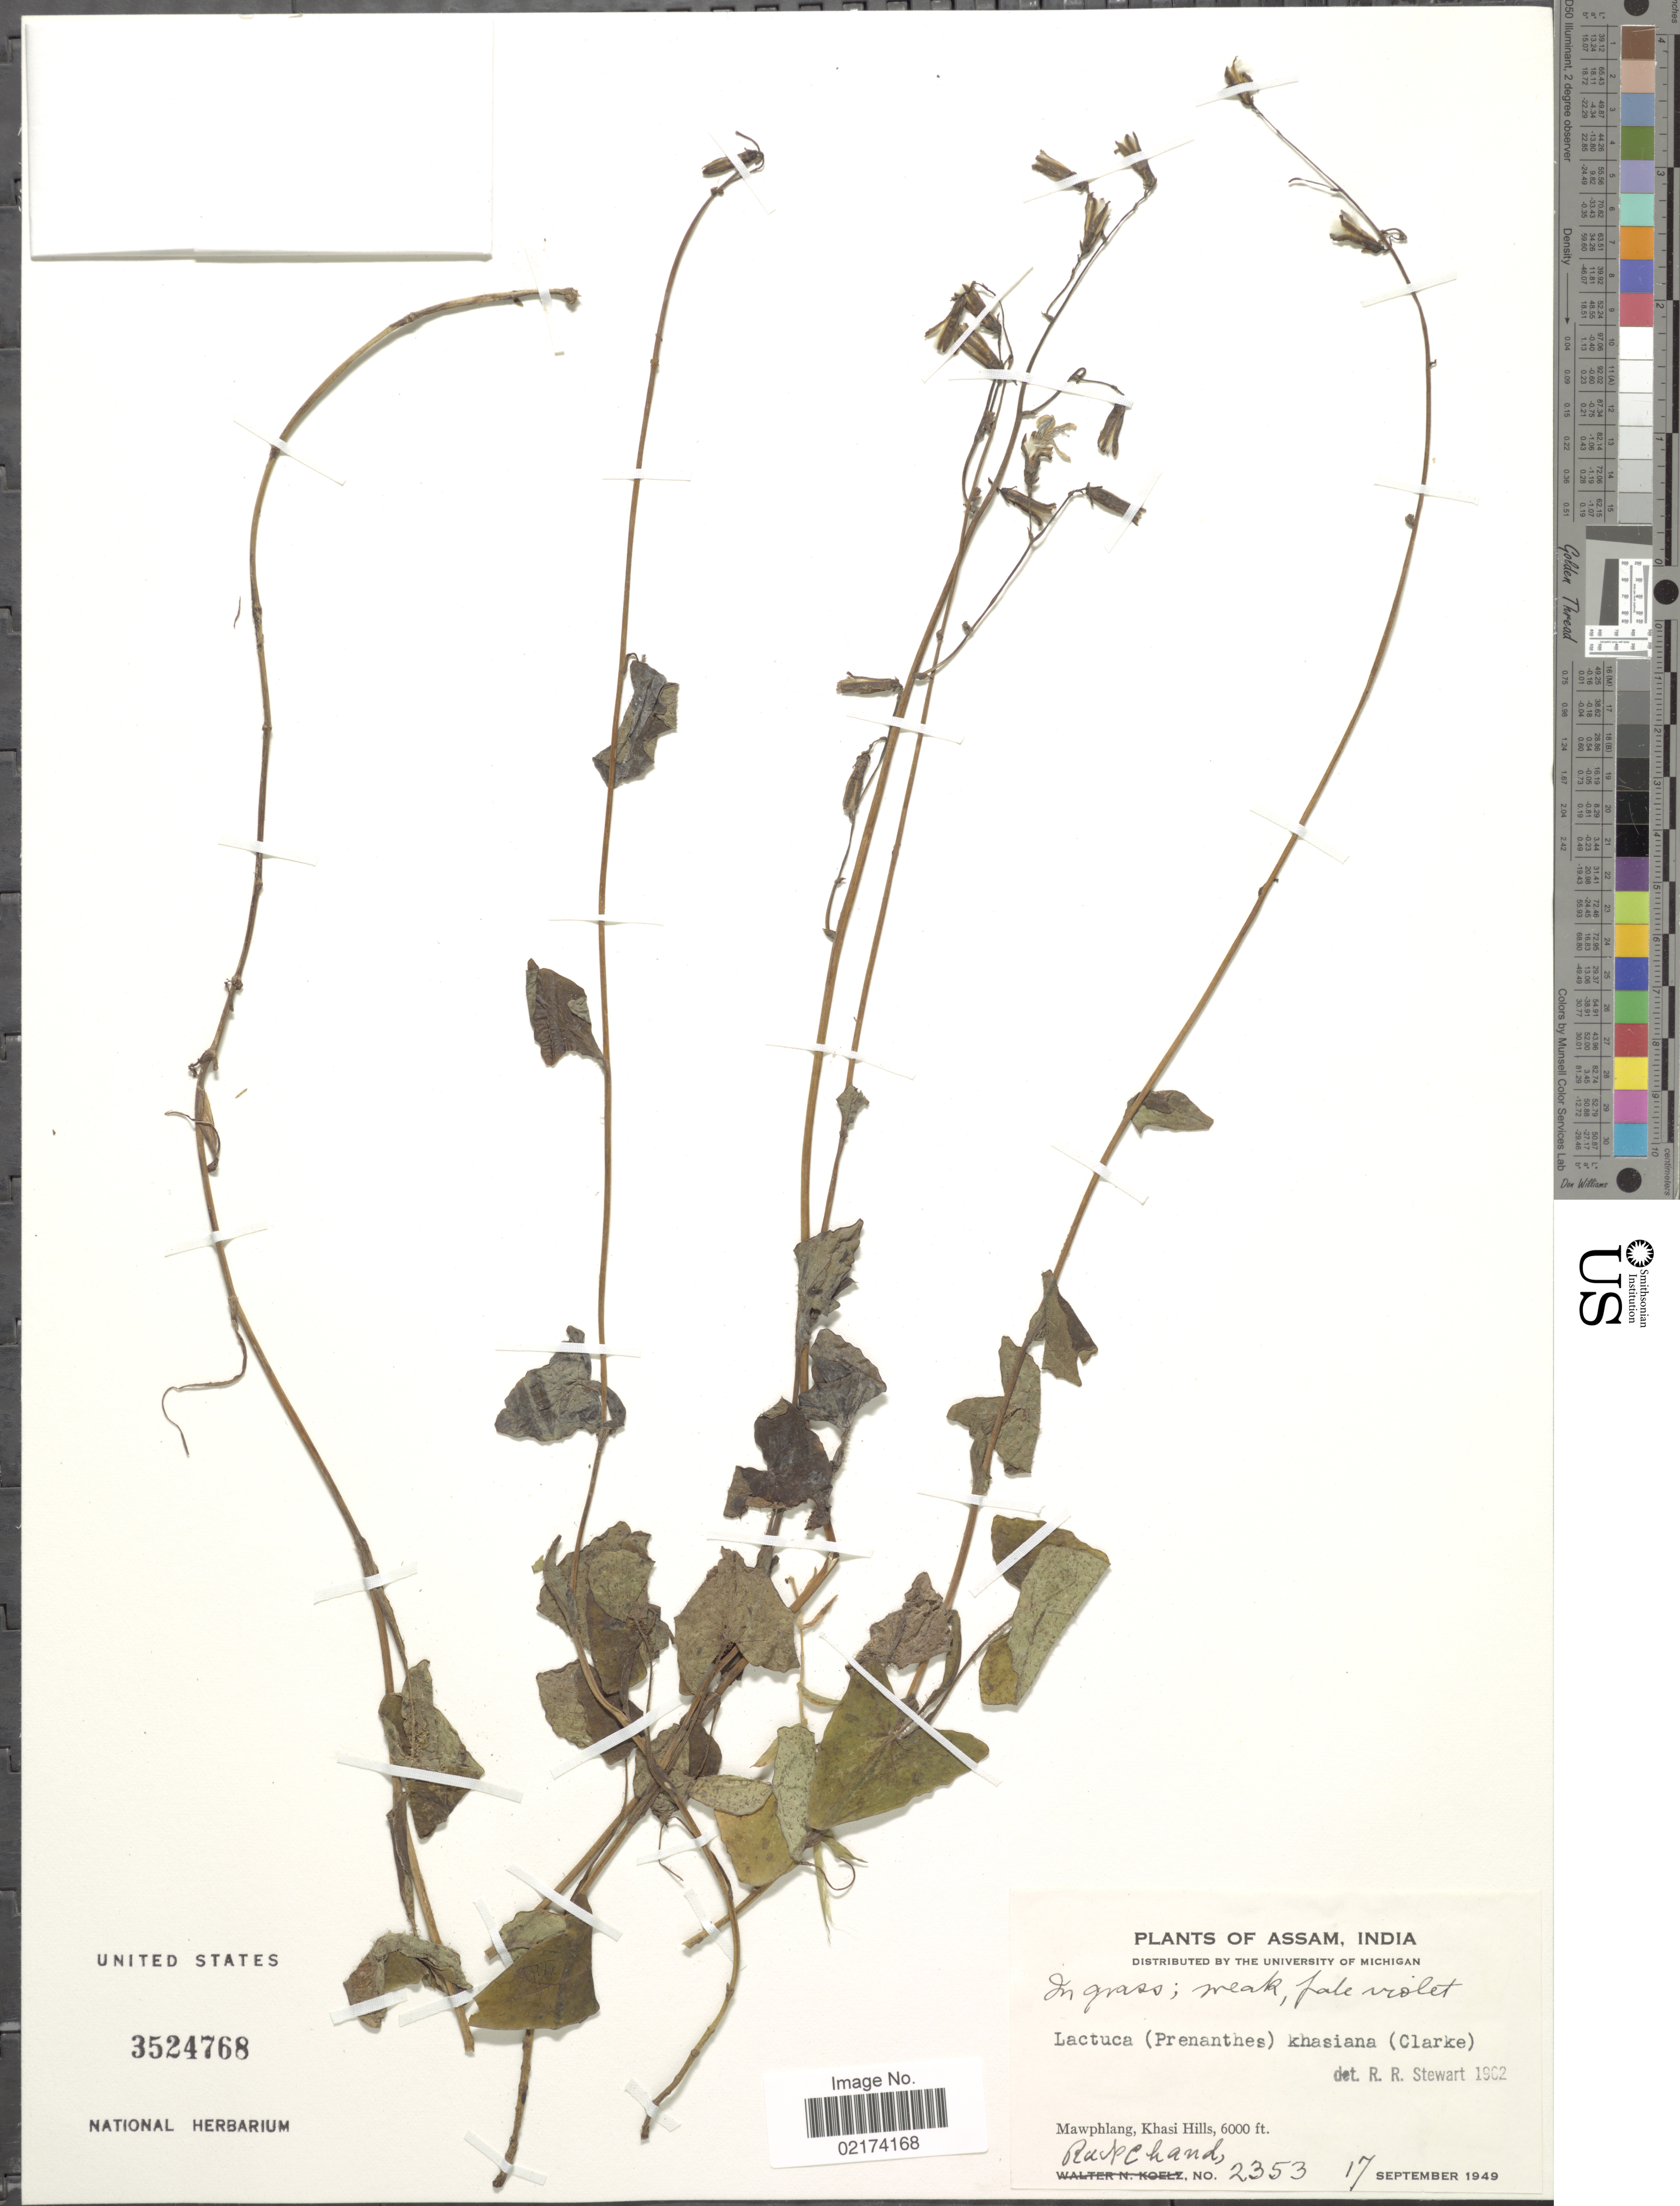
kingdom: Plantae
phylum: Tracheophyta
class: Magnoliopsida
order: Asterales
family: Asteraceae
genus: Lactuca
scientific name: Lactuca khasiana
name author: Franch.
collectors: R. Chand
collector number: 2353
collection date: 1949-09-17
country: India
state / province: Meghalaya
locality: Mawphlang, Khasi Hills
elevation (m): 1829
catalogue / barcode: US 3524768